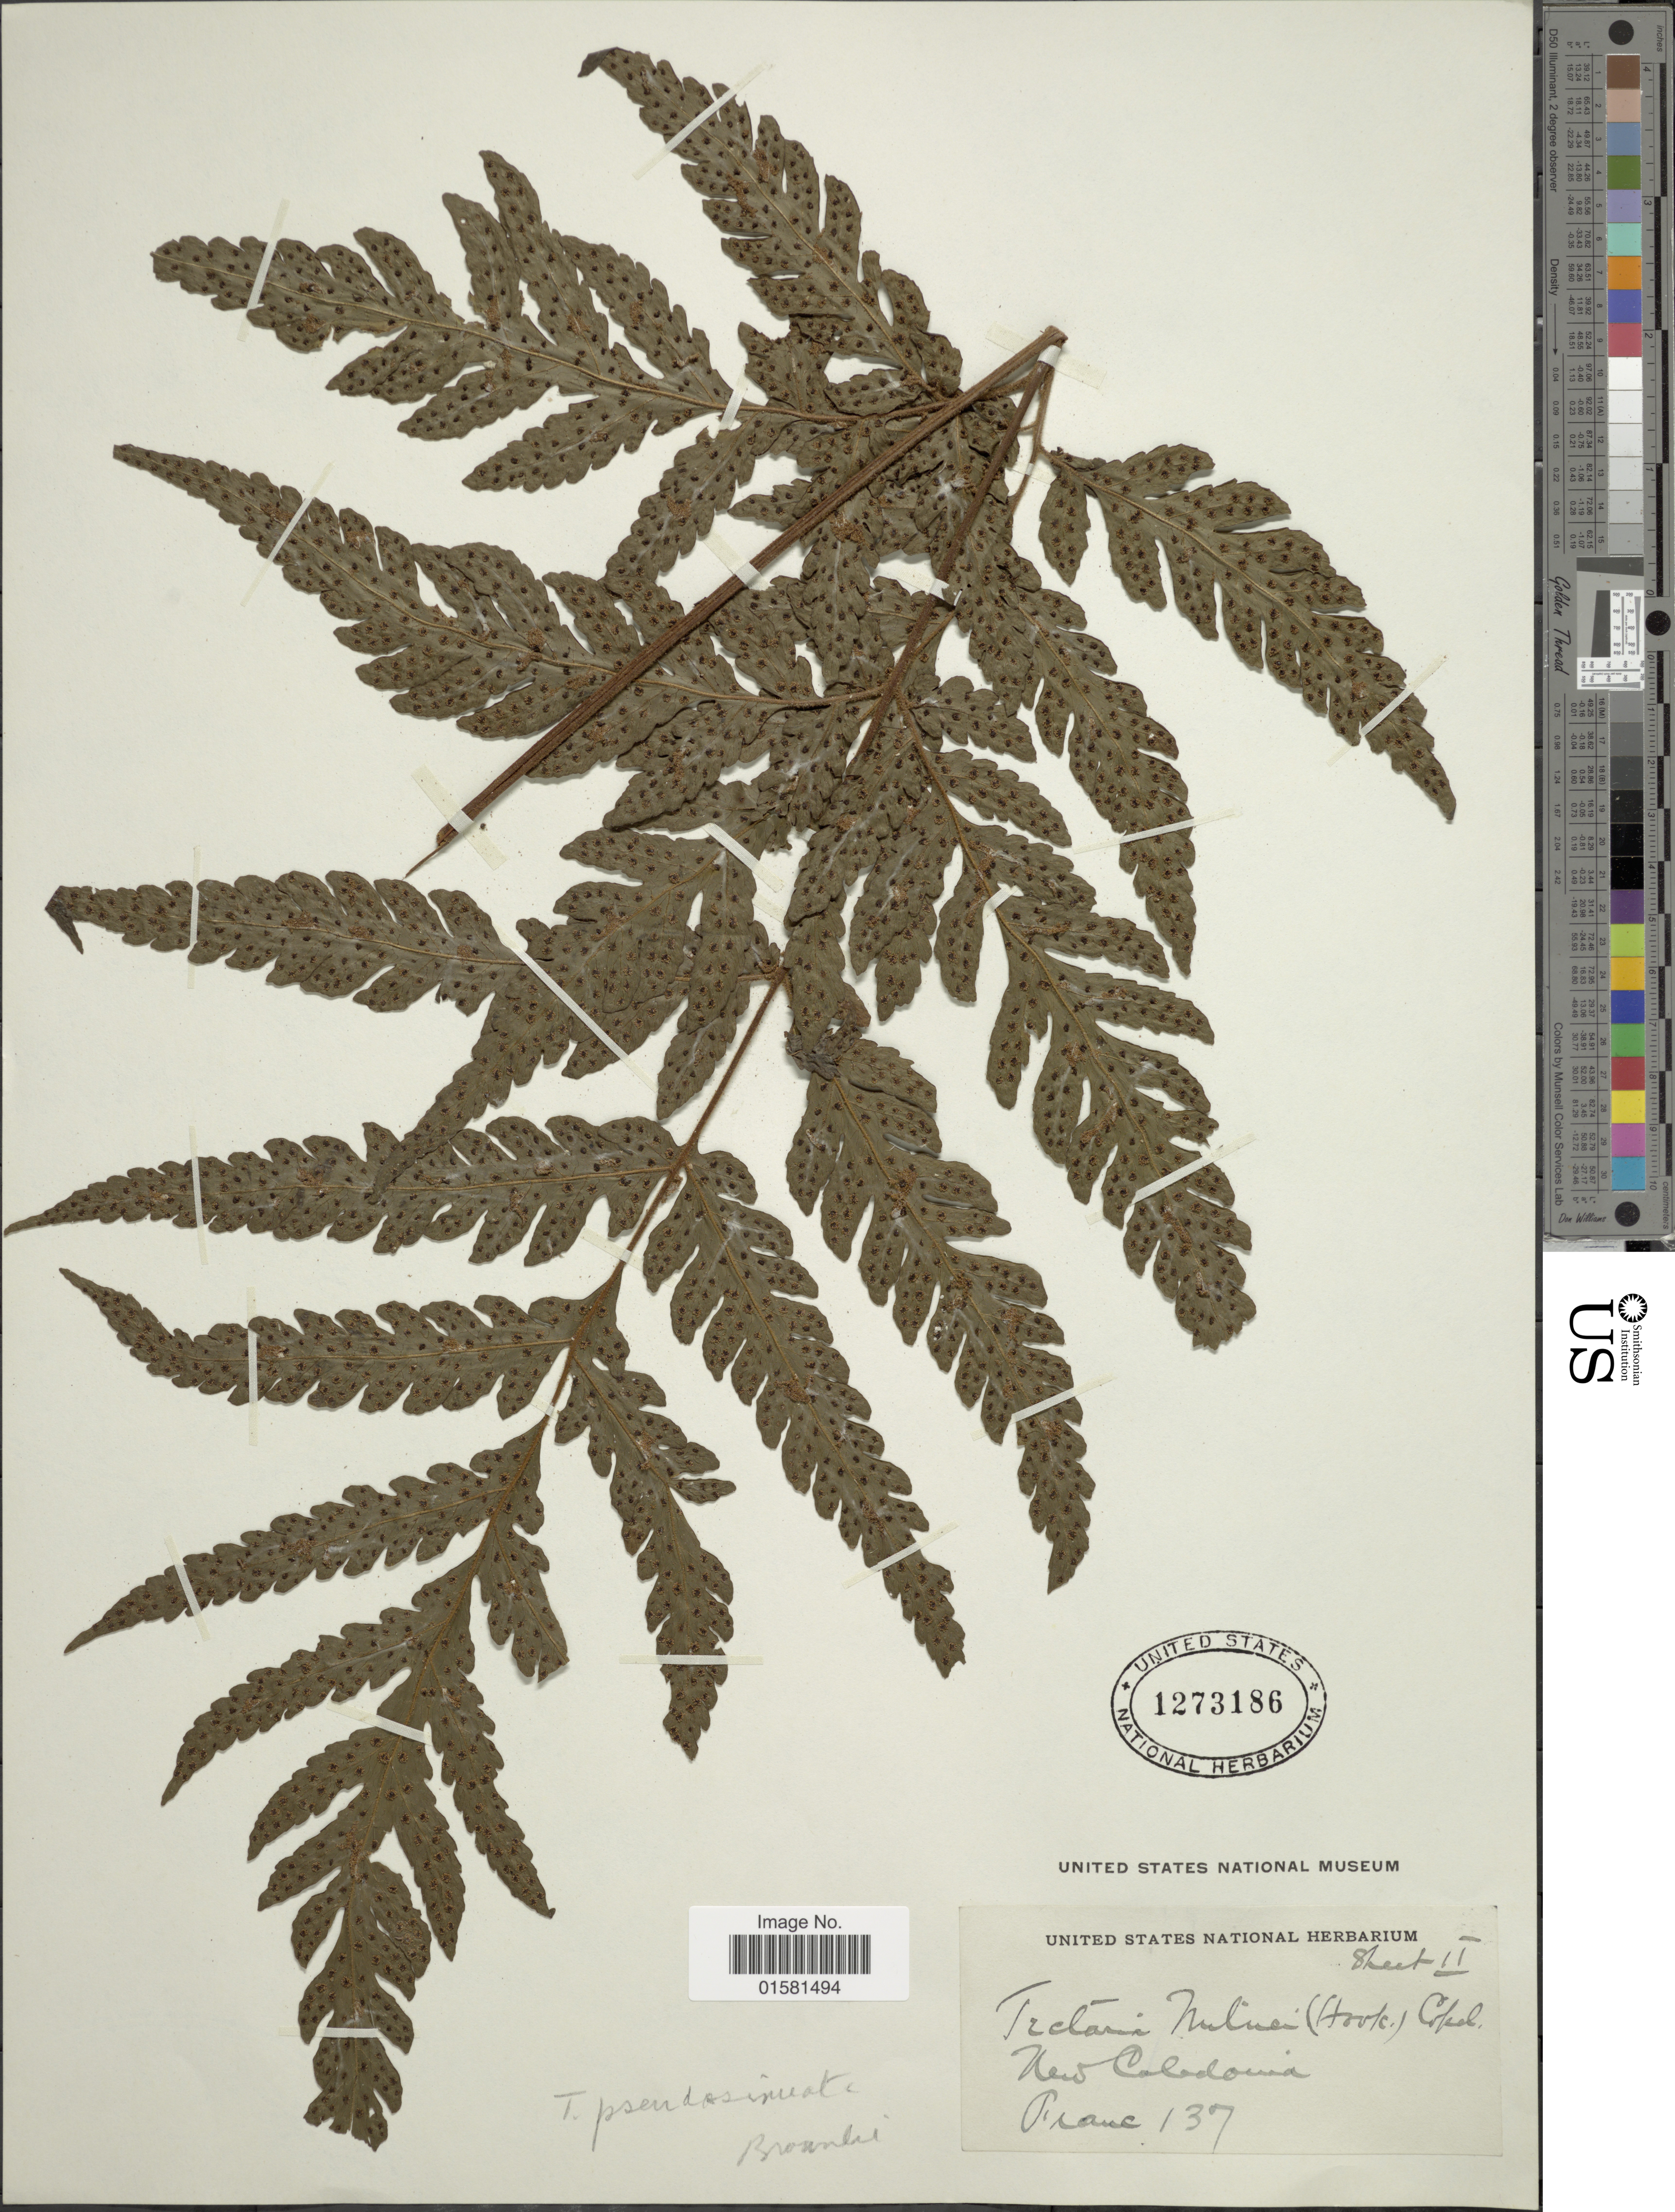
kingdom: Plantae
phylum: Tracheophyta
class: Polypodiopsida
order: Polypodiales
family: Tectariaceae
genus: Tectaria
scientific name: Tectaria pseudosinuata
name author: Brownlie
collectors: Franc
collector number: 137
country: New Caledonia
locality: New Caledonia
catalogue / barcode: US 1273186